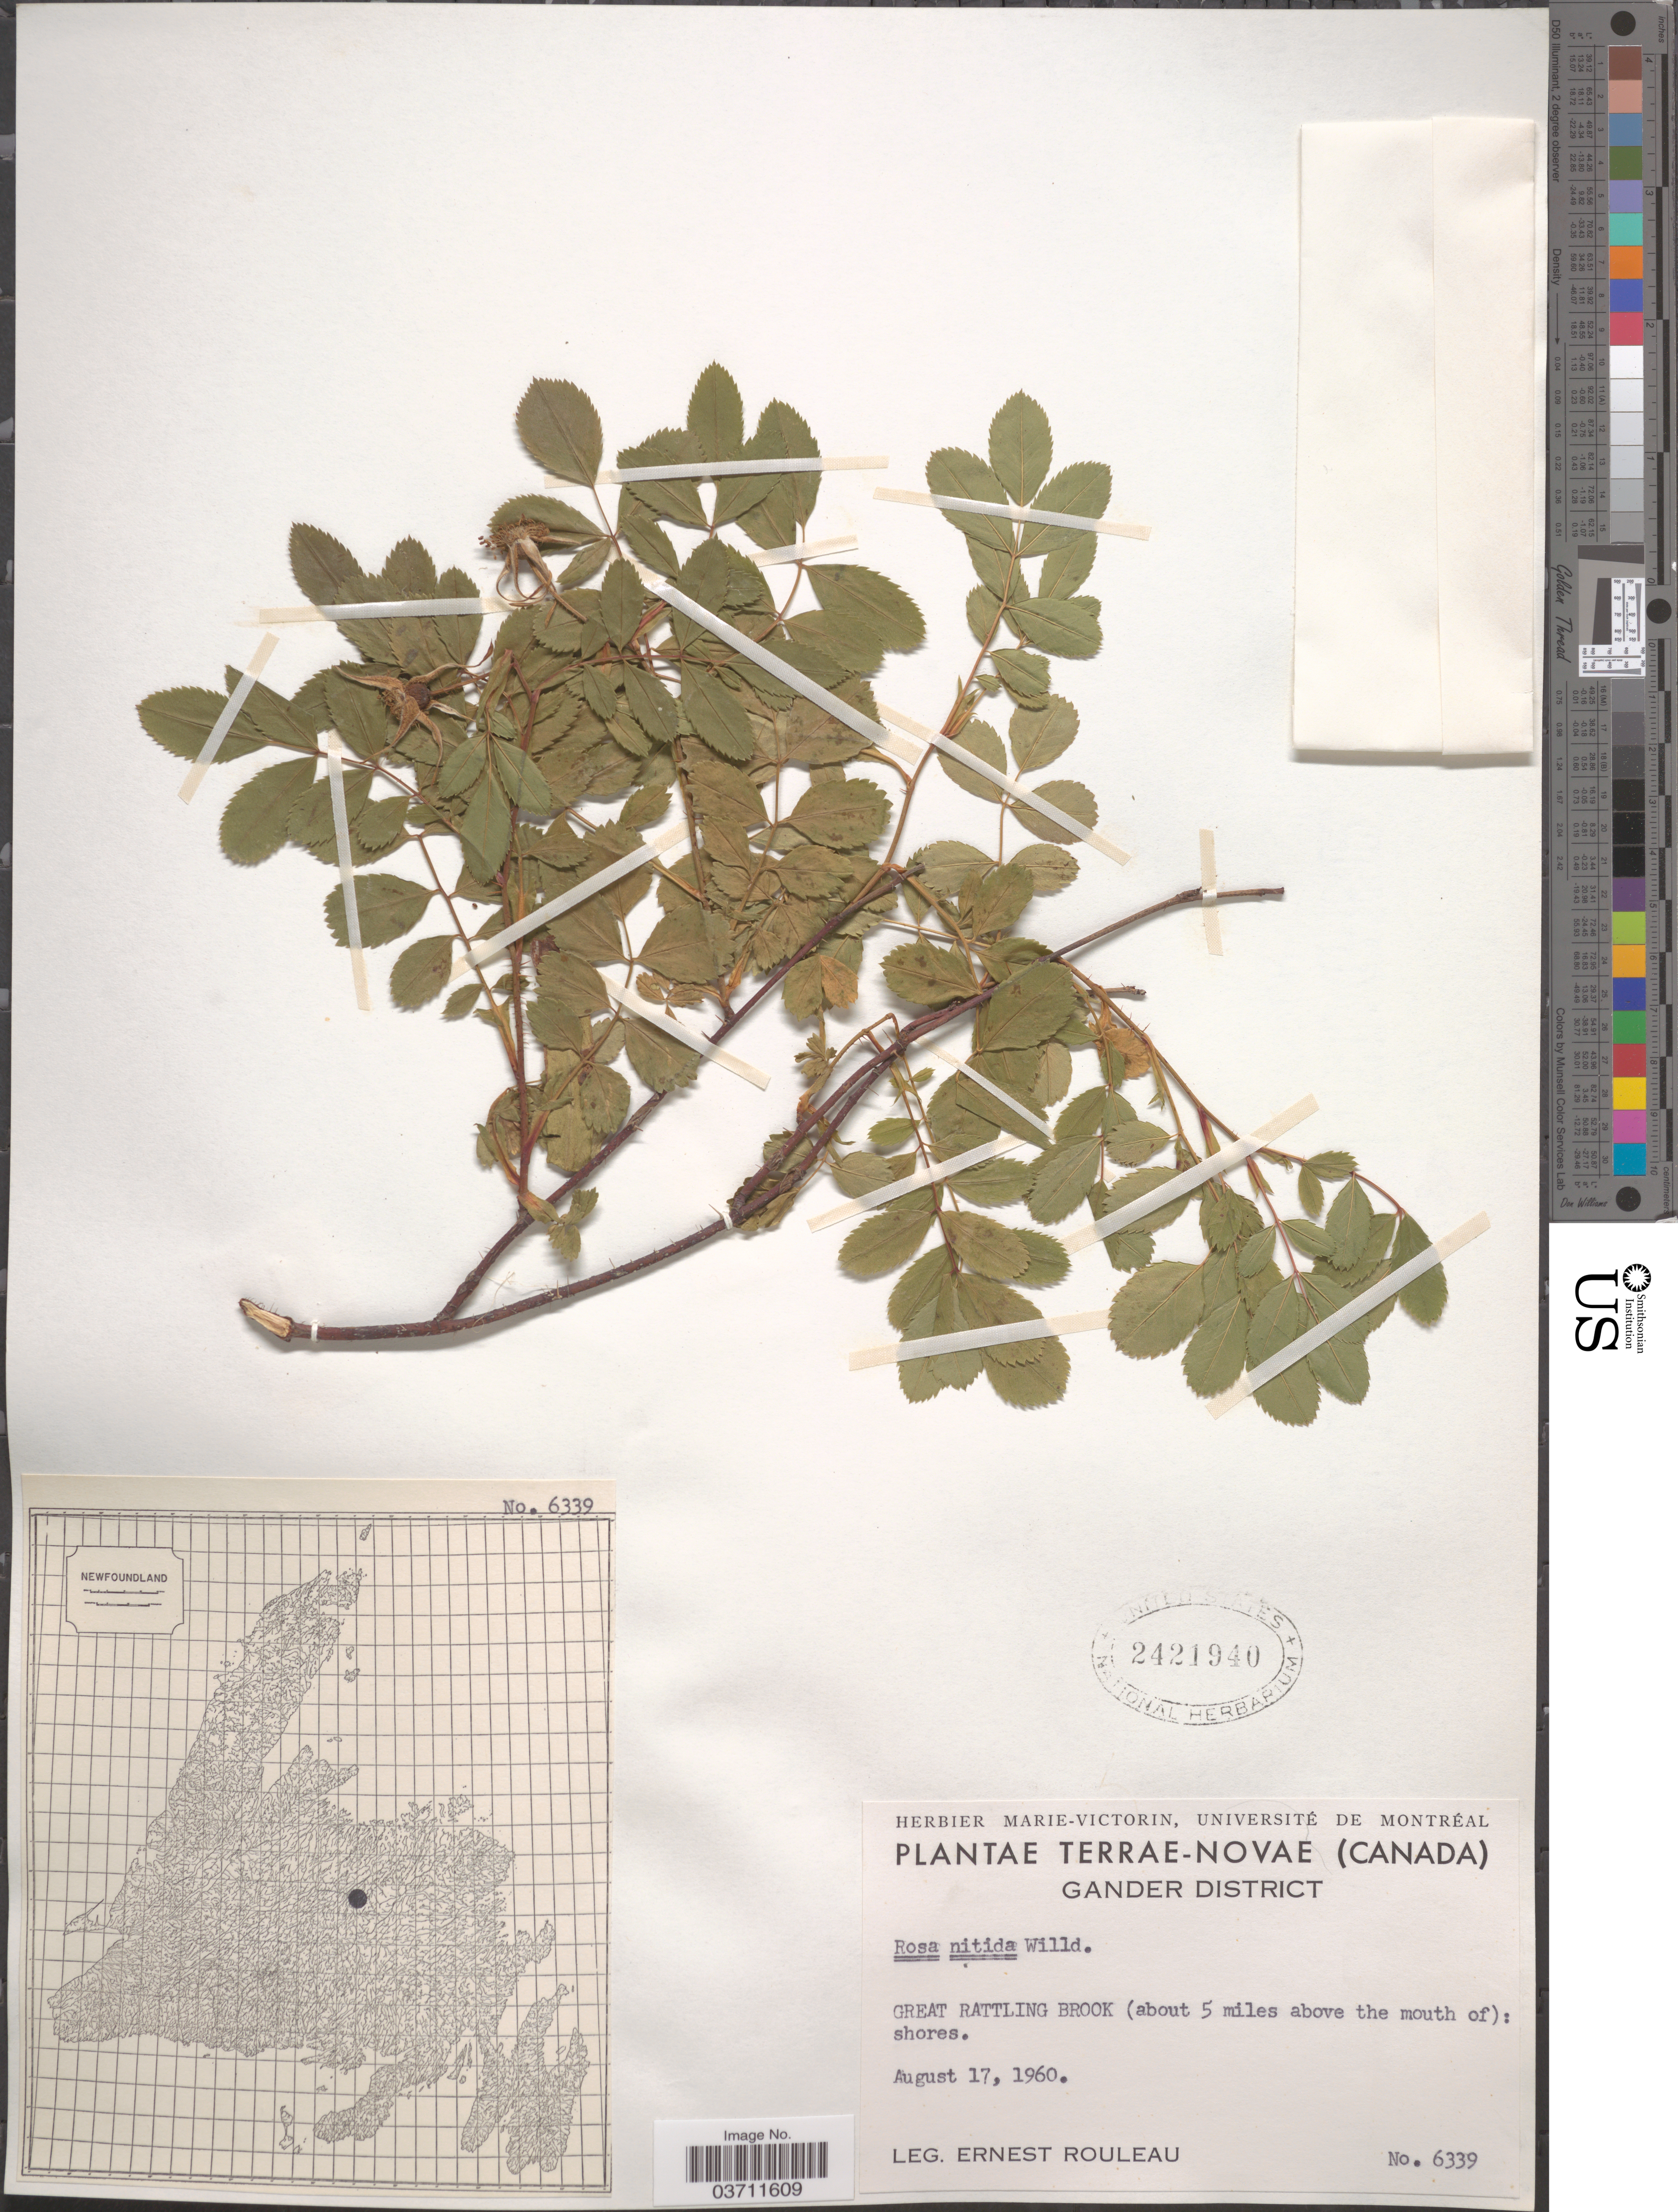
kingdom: Plantae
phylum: Tracheophyta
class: Magnoliopsida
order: Rosales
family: Rosaceae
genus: Rosa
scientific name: Rosa nitida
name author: Willd.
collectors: J. Rouleau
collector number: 6339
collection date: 1960-08-17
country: Canada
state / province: Newfoundland and Labrador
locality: Terrae-Novae. Gander District. Great Rattling Brook (about 5 miles above the mouth of): shores.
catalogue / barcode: US 2421940